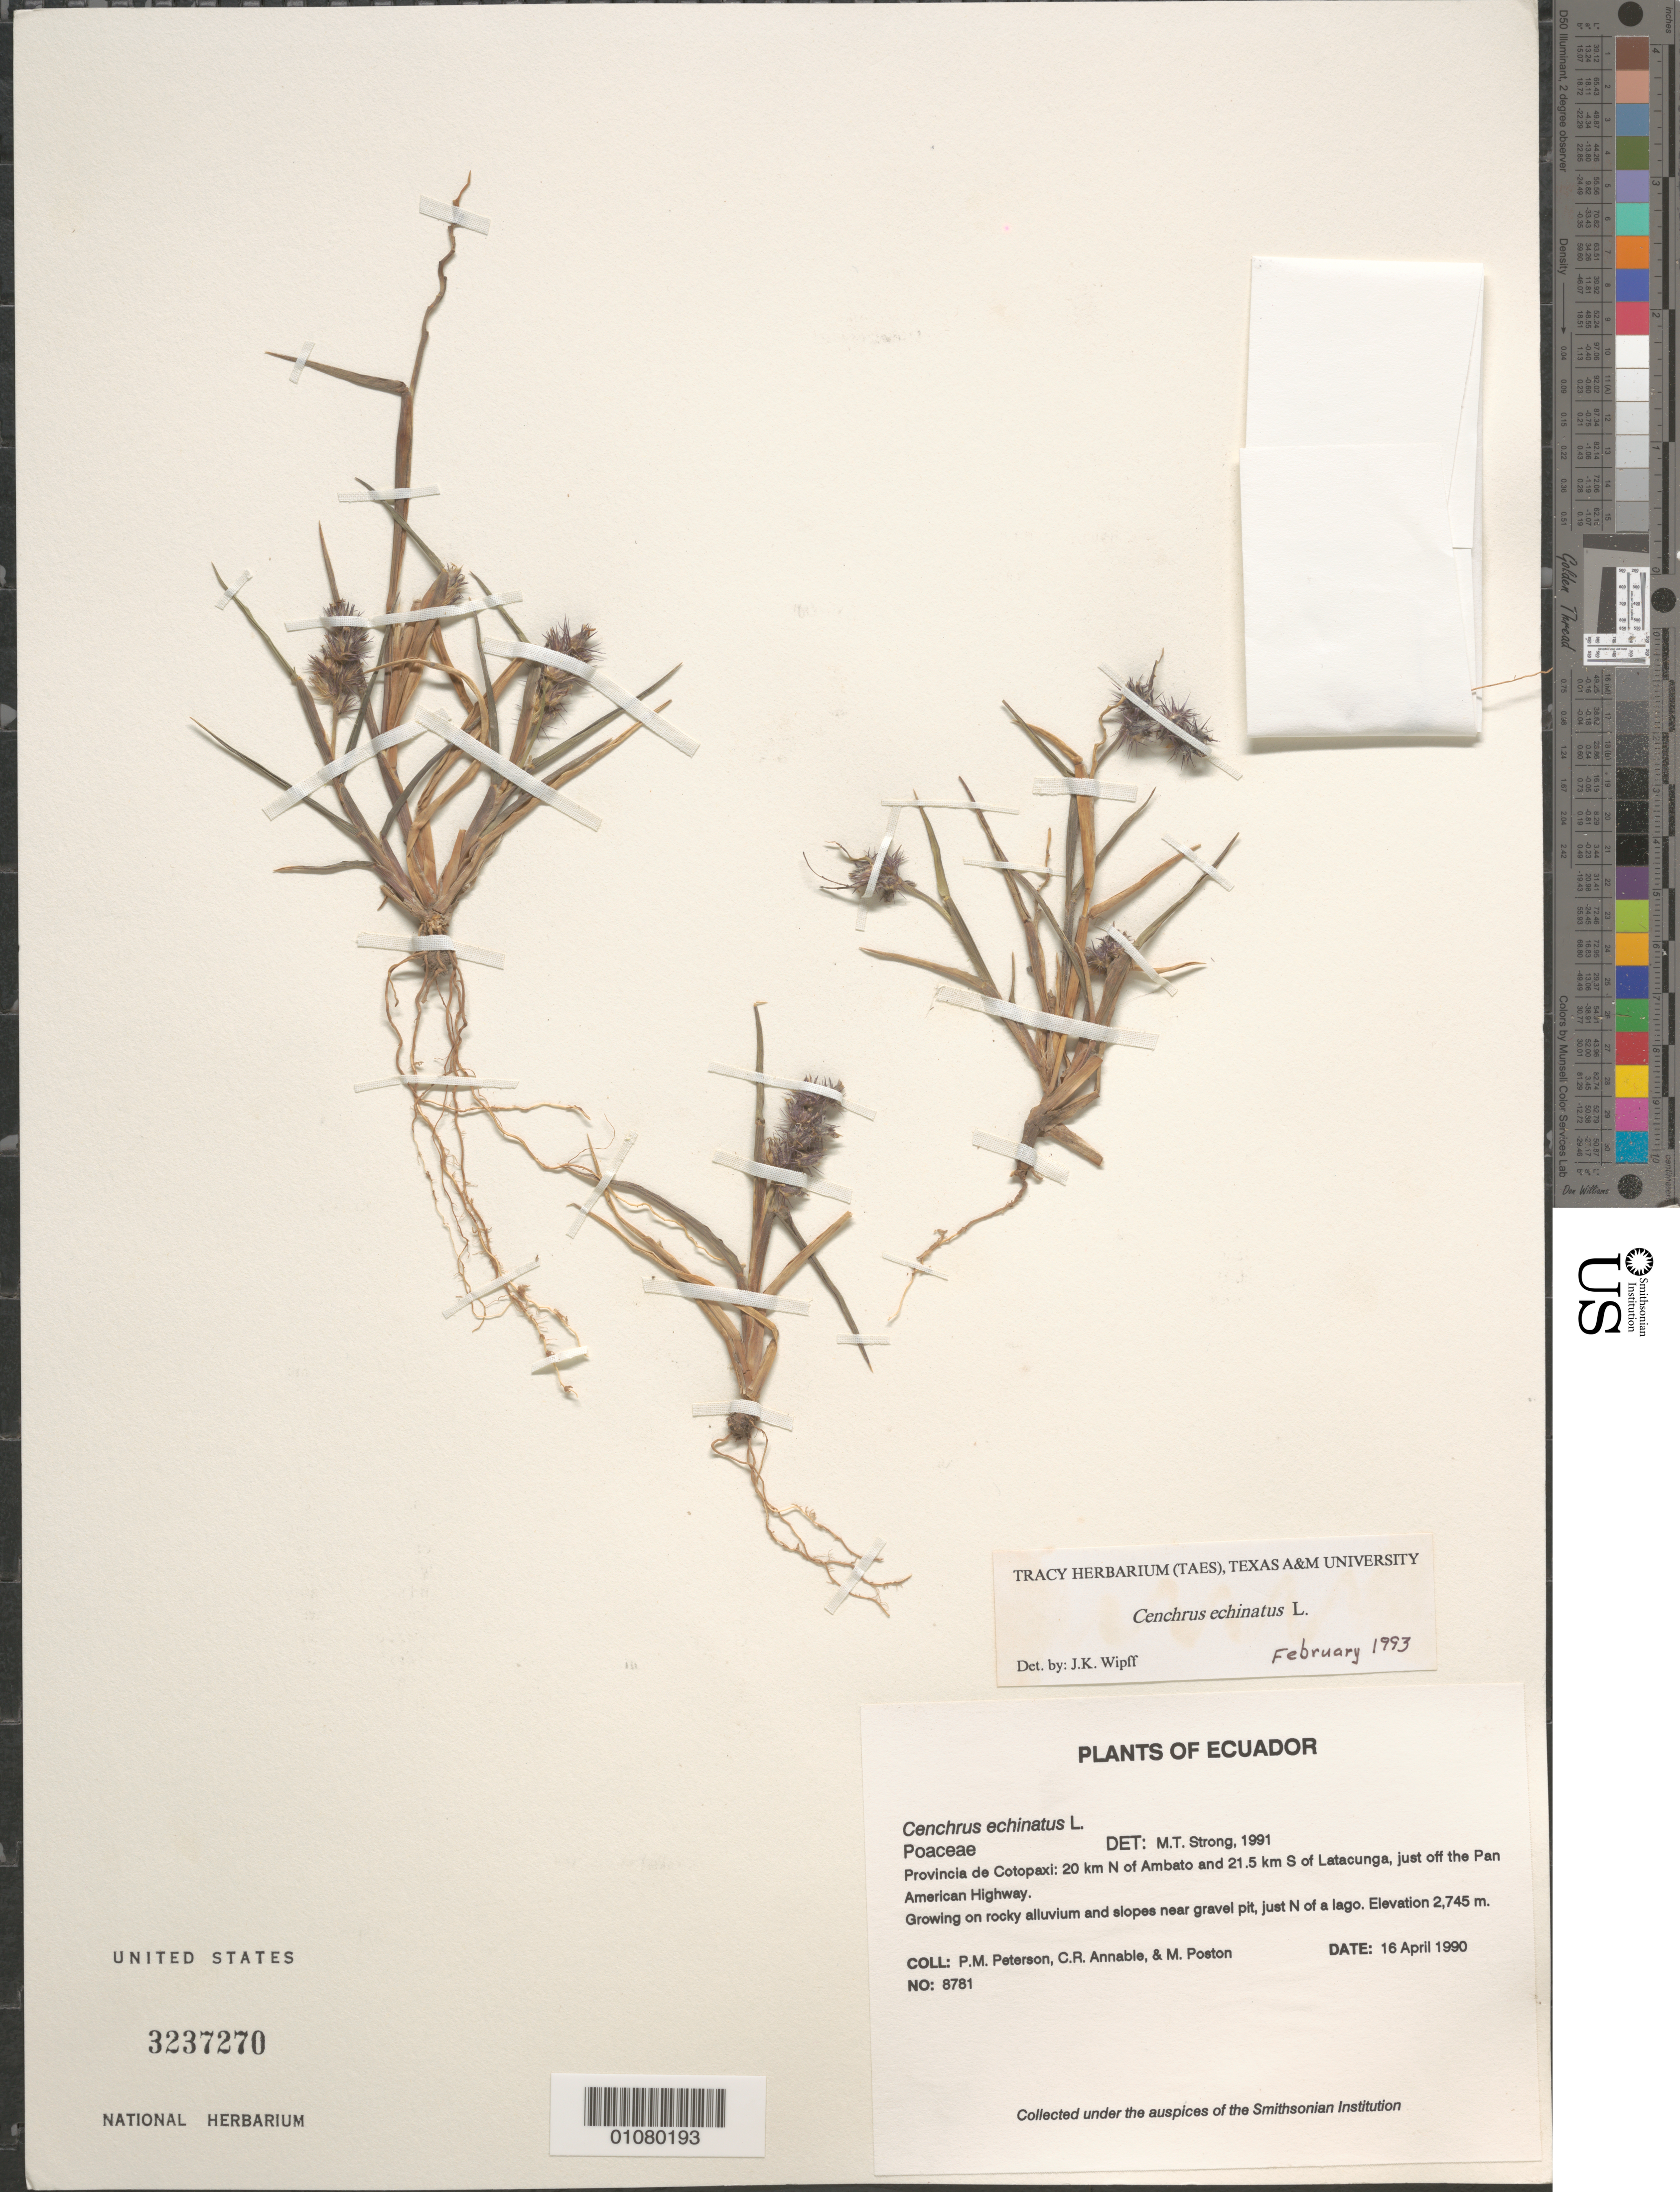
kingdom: Plantae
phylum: Tracheophyta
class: Liliopsida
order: Poales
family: Poaceae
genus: Cenchrus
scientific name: Cenchrus echinatus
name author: L.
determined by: Wipff, J. K.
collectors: P. M. Peterson, C. R. Annable & M. Poston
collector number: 08781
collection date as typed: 16 Apr 1990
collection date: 1990-04-16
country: Ecuador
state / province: Cotopaxi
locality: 20 km N of Ambato and 21.5 km S of Latacunga, just off the Pan American Highway.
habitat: Growing on rocky alluvium and slopes near gravel pit, just N of a lago.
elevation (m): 2745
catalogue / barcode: US 3237270